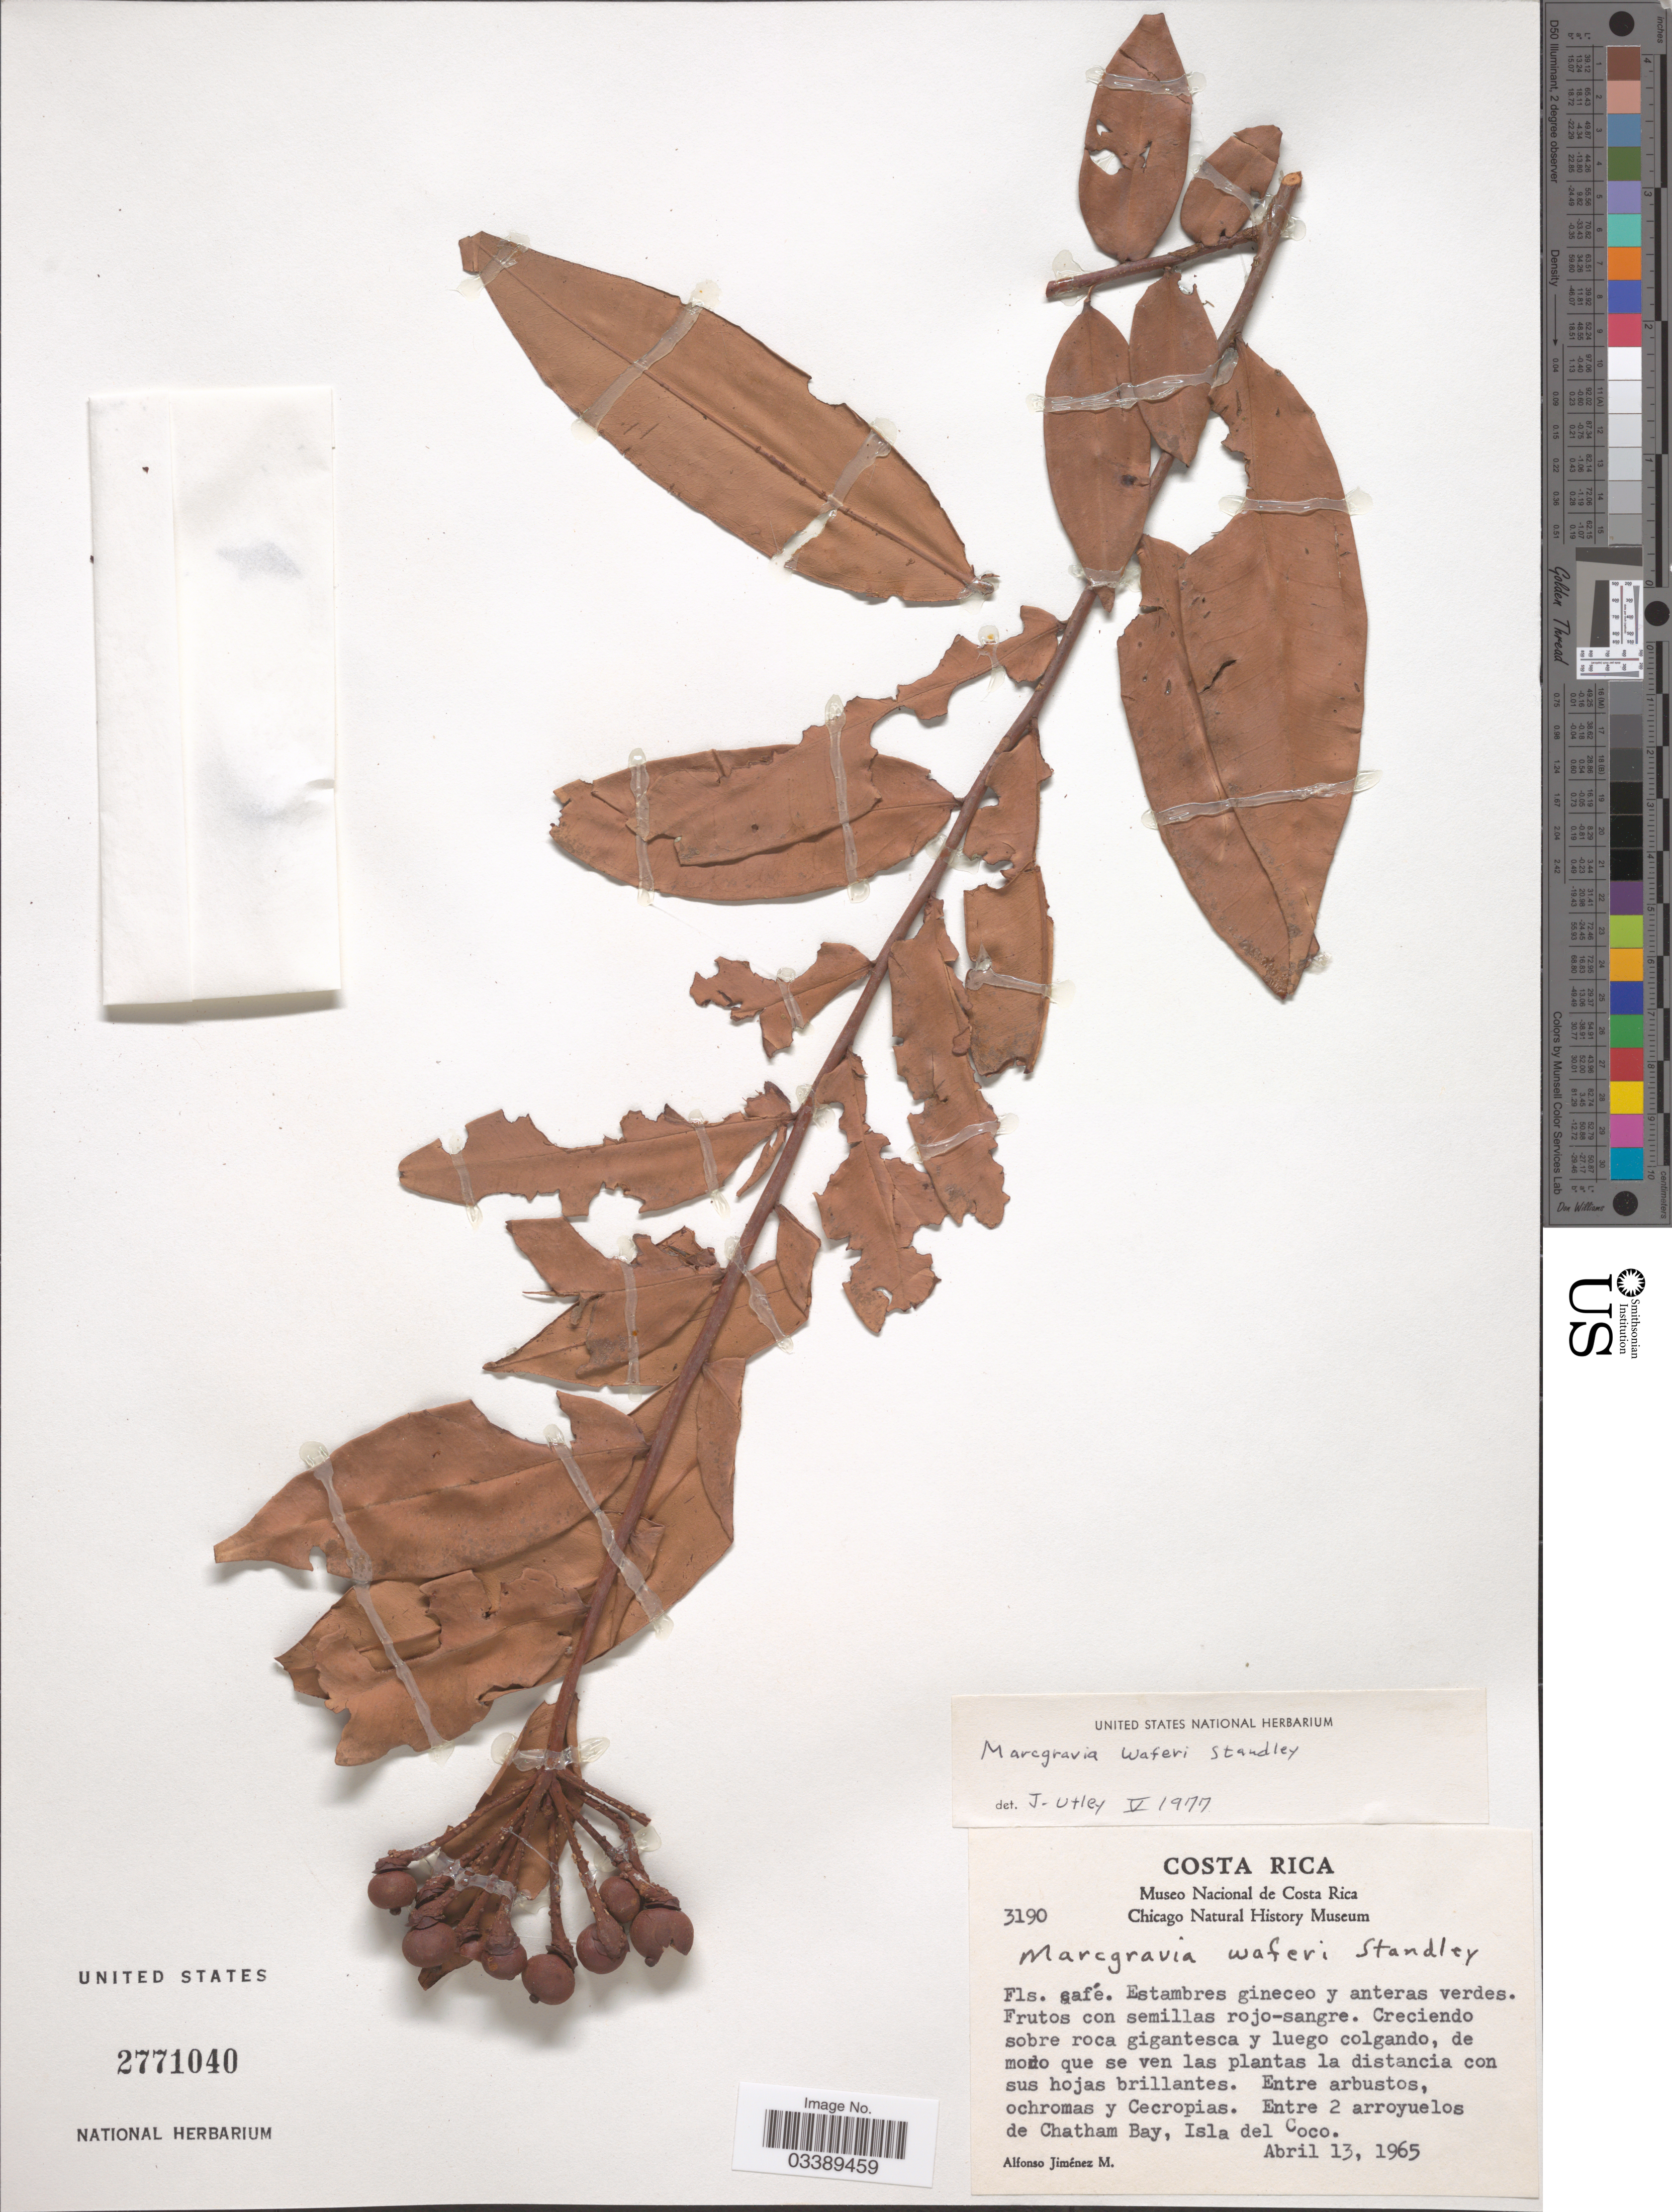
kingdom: Plantae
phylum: Tracheophyta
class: Magnoliopsida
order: Ericales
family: Marcgraviaceae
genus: Marcgravia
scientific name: Marcgravia waferi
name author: Standl.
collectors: A. Jimenez M.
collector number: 3190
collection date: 1965-04-13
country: Costa Rica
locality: Entre 2 arroyuelos de Chatham Bay, Isla del Coco.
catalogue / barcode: US 2771040